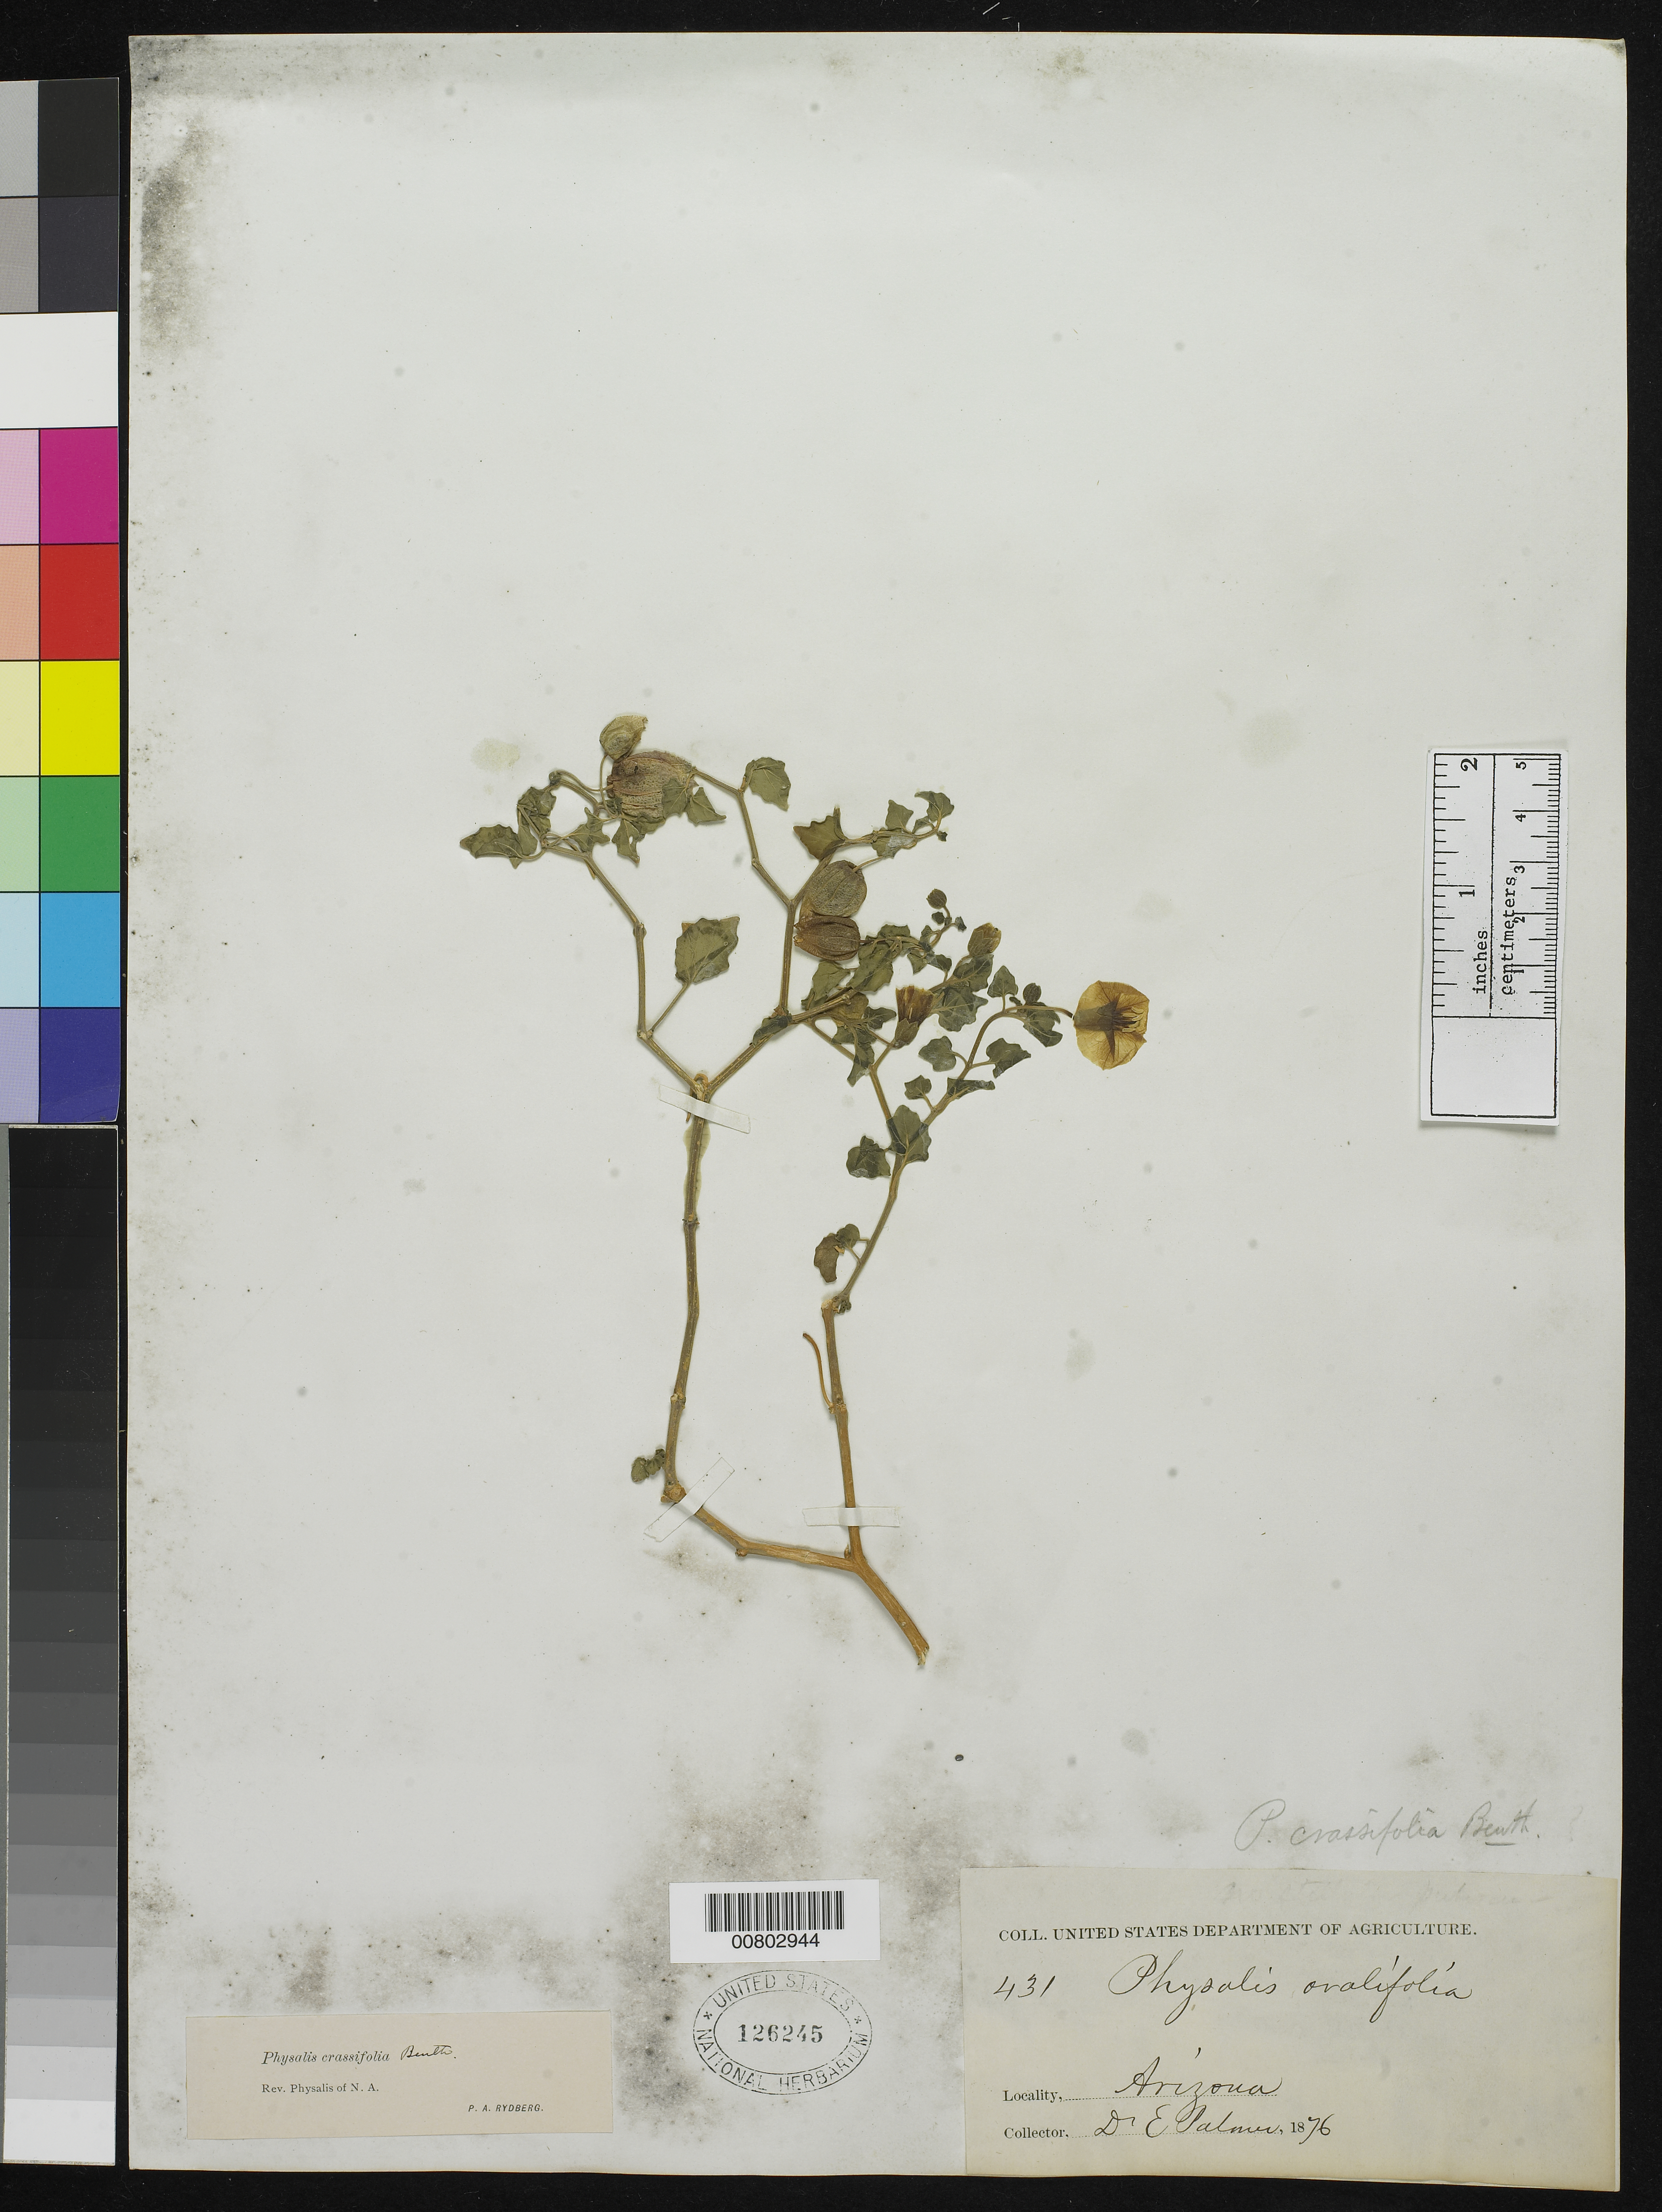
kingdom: Plantae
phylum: Tracheophyta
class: Magnoliopsida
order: Solanales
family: Solanaceae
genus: Physalis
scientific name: Physalis crassifolia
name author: Benth.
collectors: E. Palmer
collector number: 431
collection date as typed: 1876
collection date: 1876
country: United States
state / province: Arizona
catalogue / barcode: US 126245